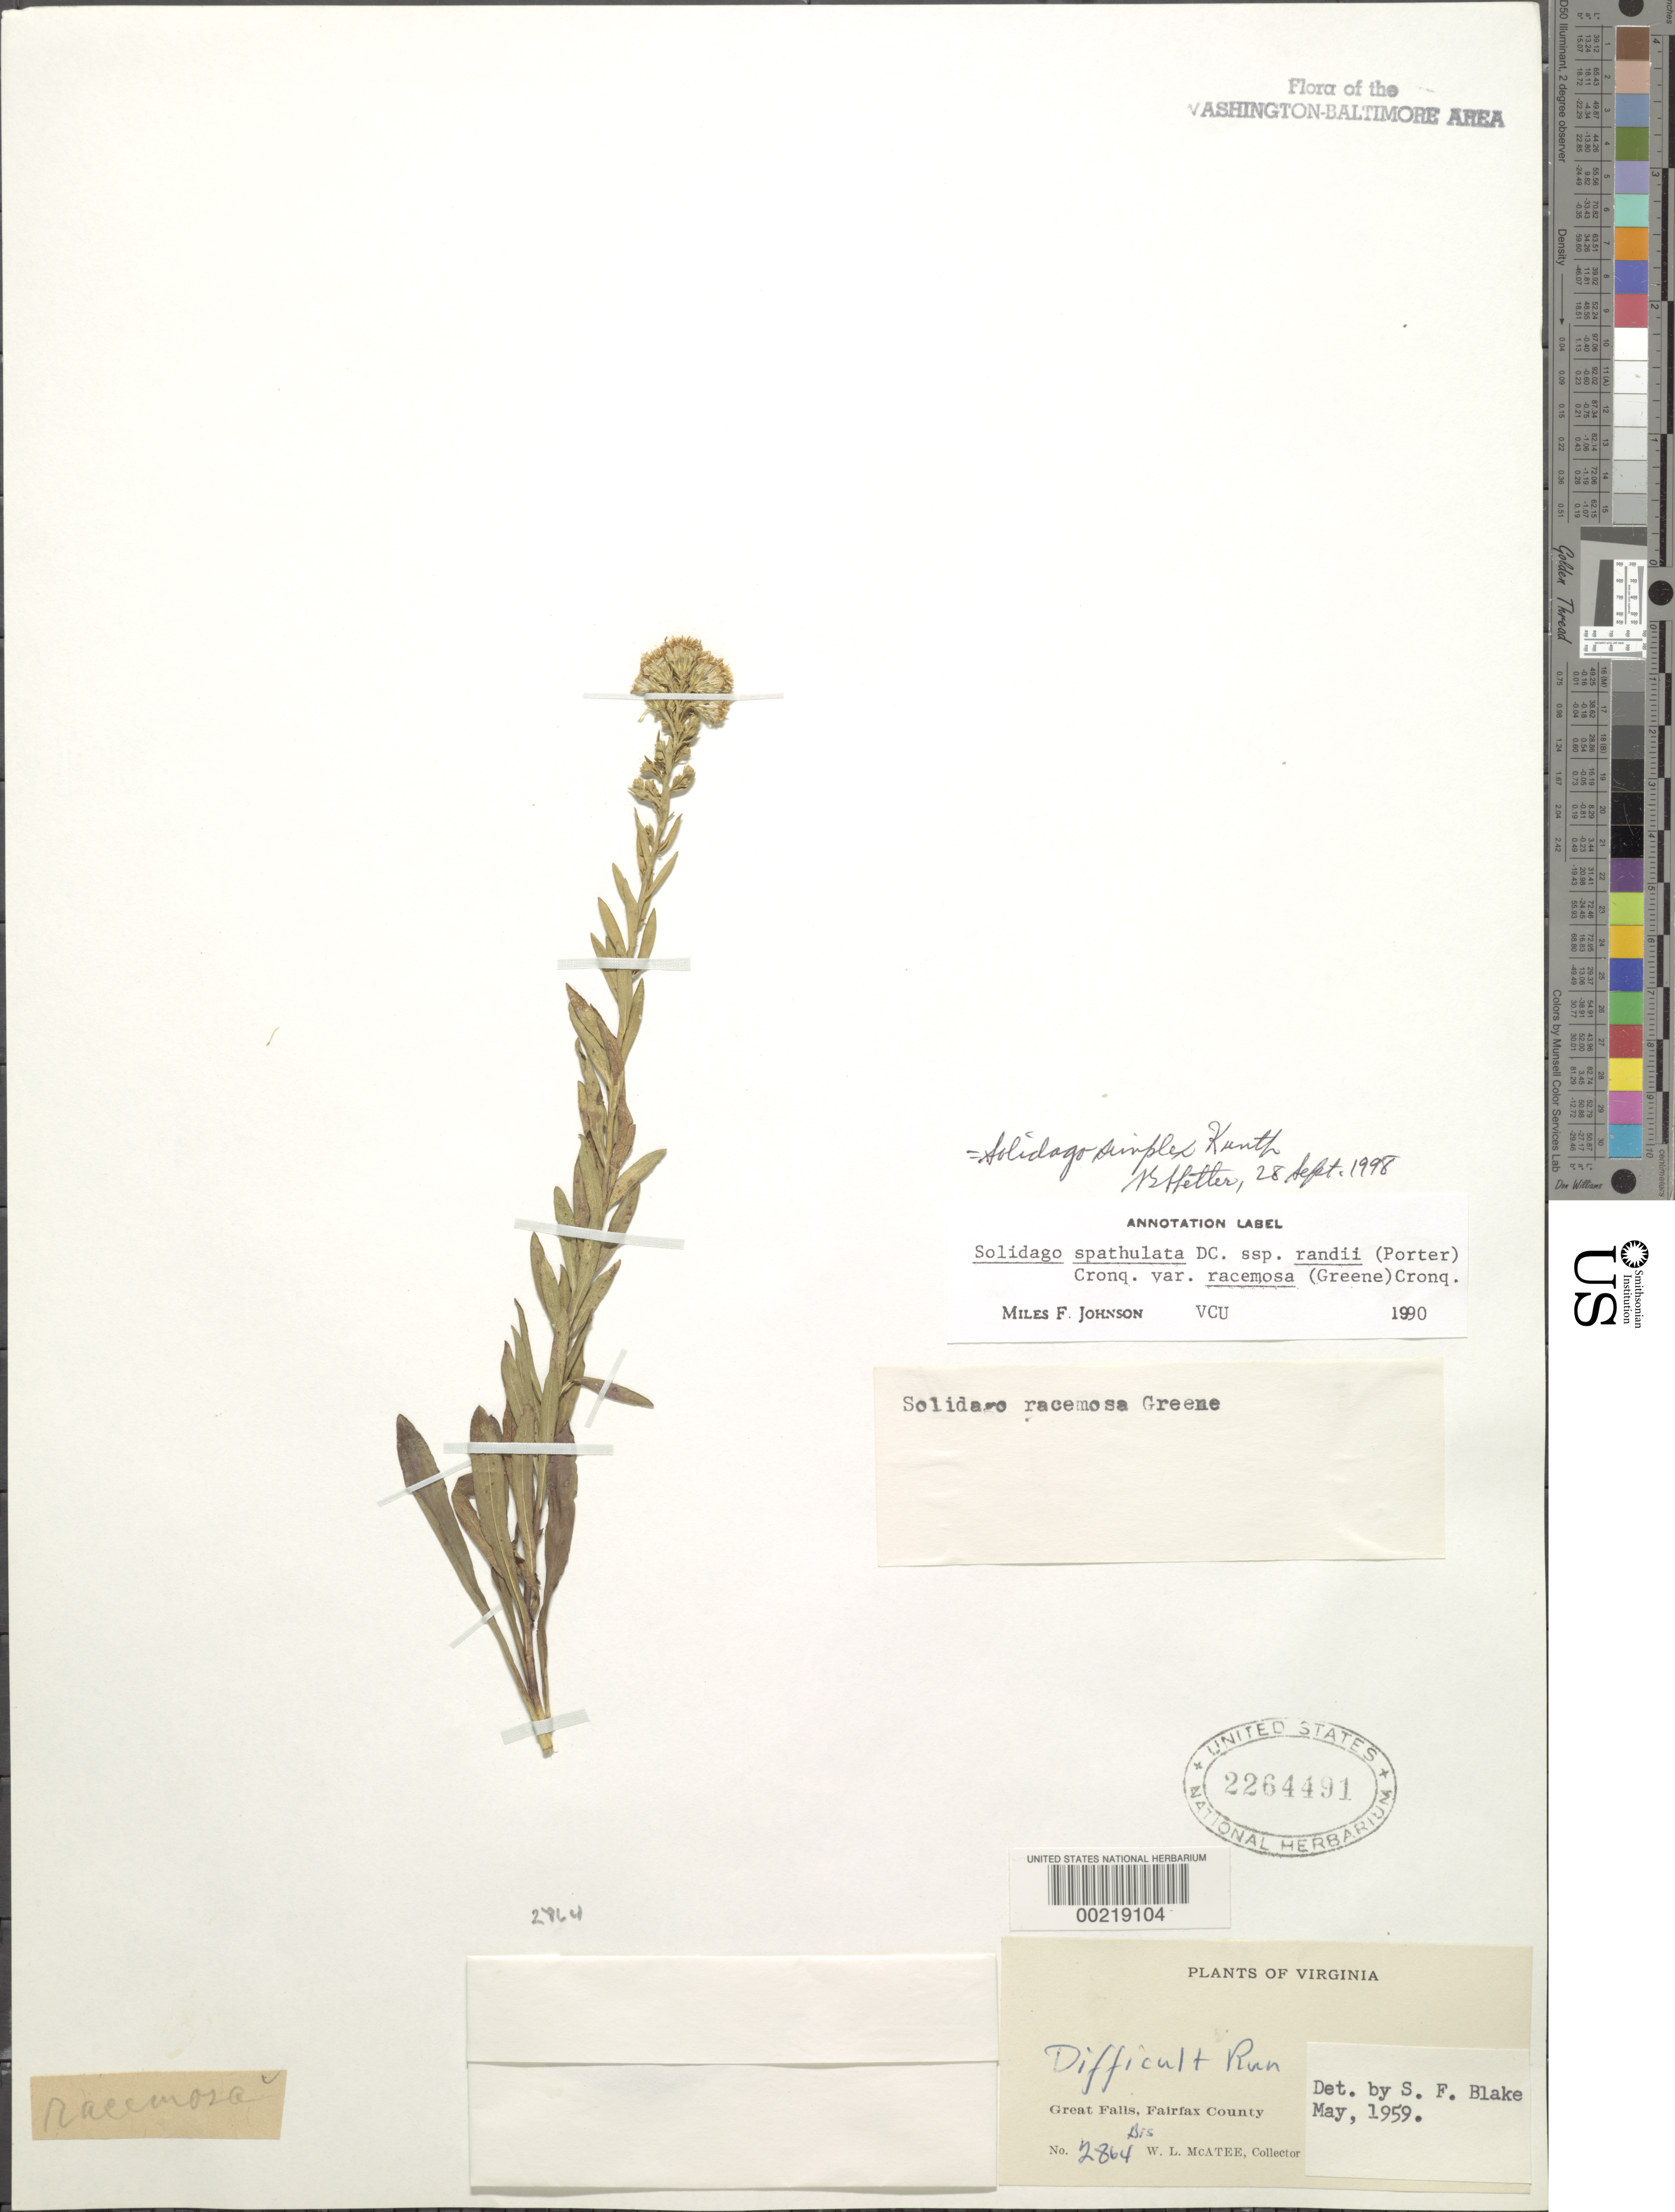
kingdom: Plantae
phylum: Tracheophyta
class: Magnoliopsida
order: Asterales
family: Asteraceae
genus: Solidago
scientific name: Solidago simplex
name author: Kunth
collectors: W. McAtee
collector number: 2864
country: United States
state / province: Virginia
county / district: Fairfax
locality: Great Falls Diificult Run C. & O. Canal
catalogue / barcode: US 2264491